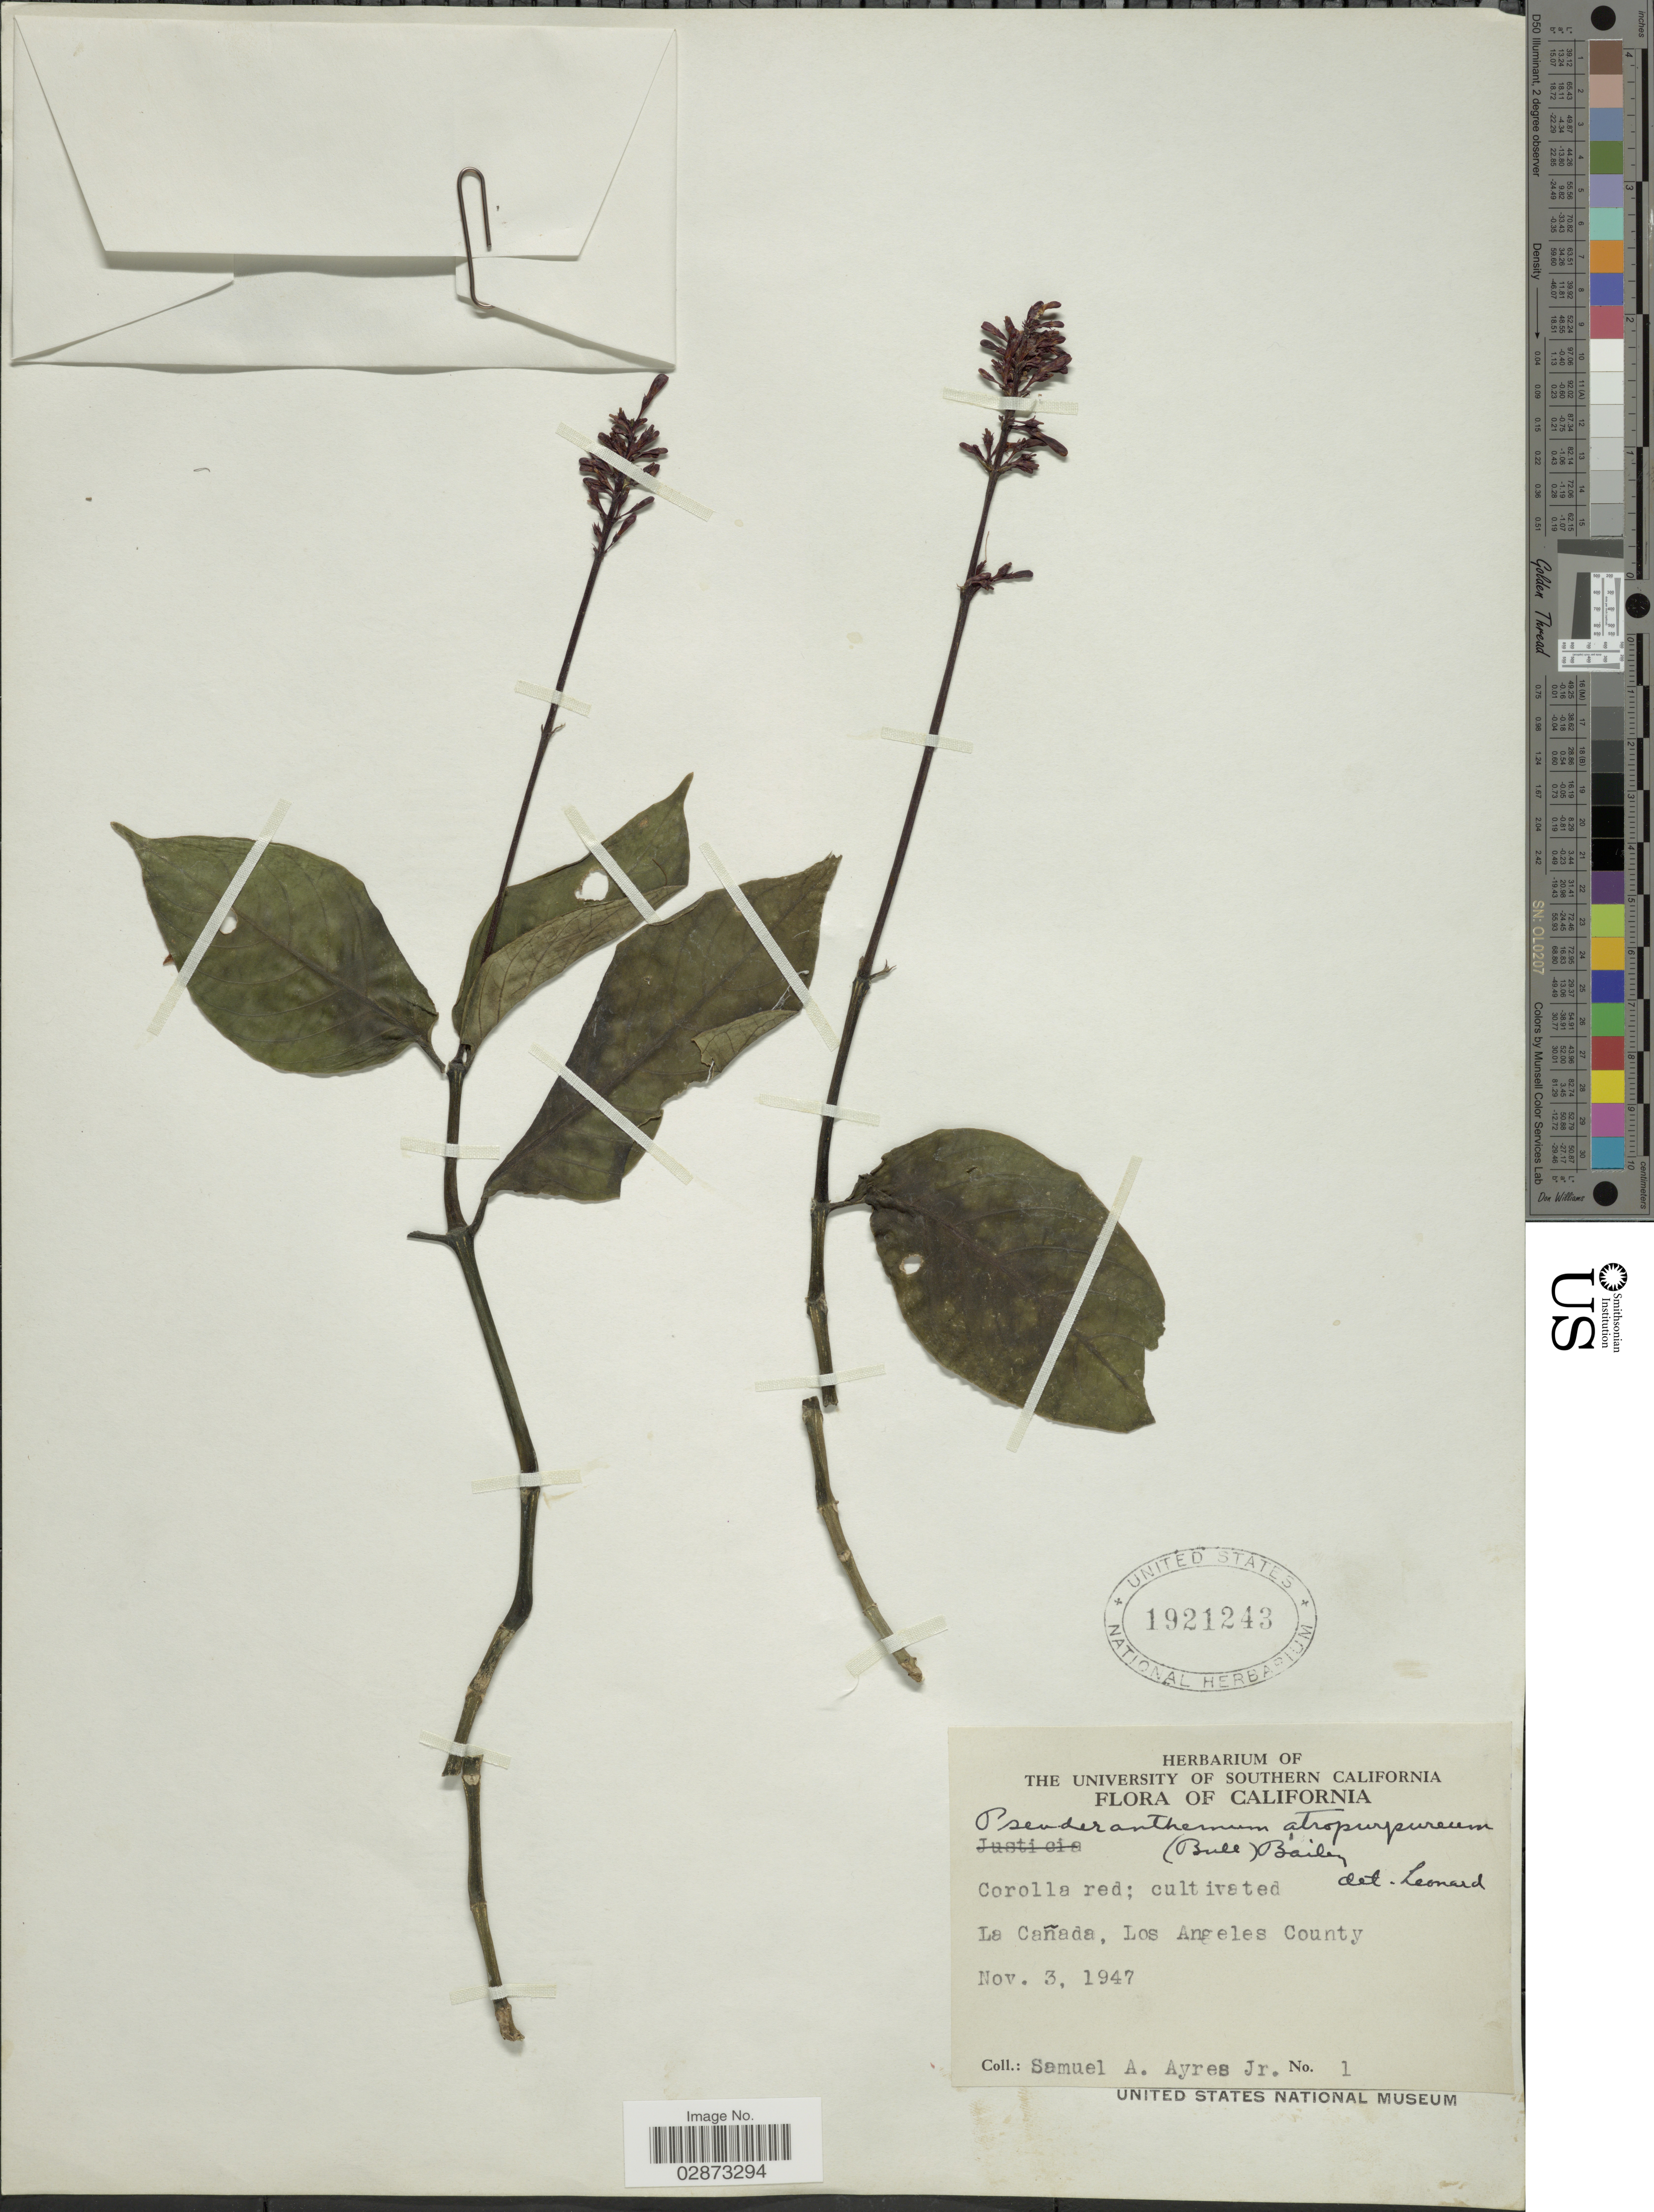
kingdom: Plantae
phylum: Tracheophyta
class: Magnoliopsida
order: Lamiales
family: Acanthaceae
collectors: S. Ayres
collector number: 1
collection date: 1947-11-03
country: United States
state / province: California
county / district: Los Angeles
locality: La Cañada, Los Angeles County.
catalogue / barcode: US 1921243